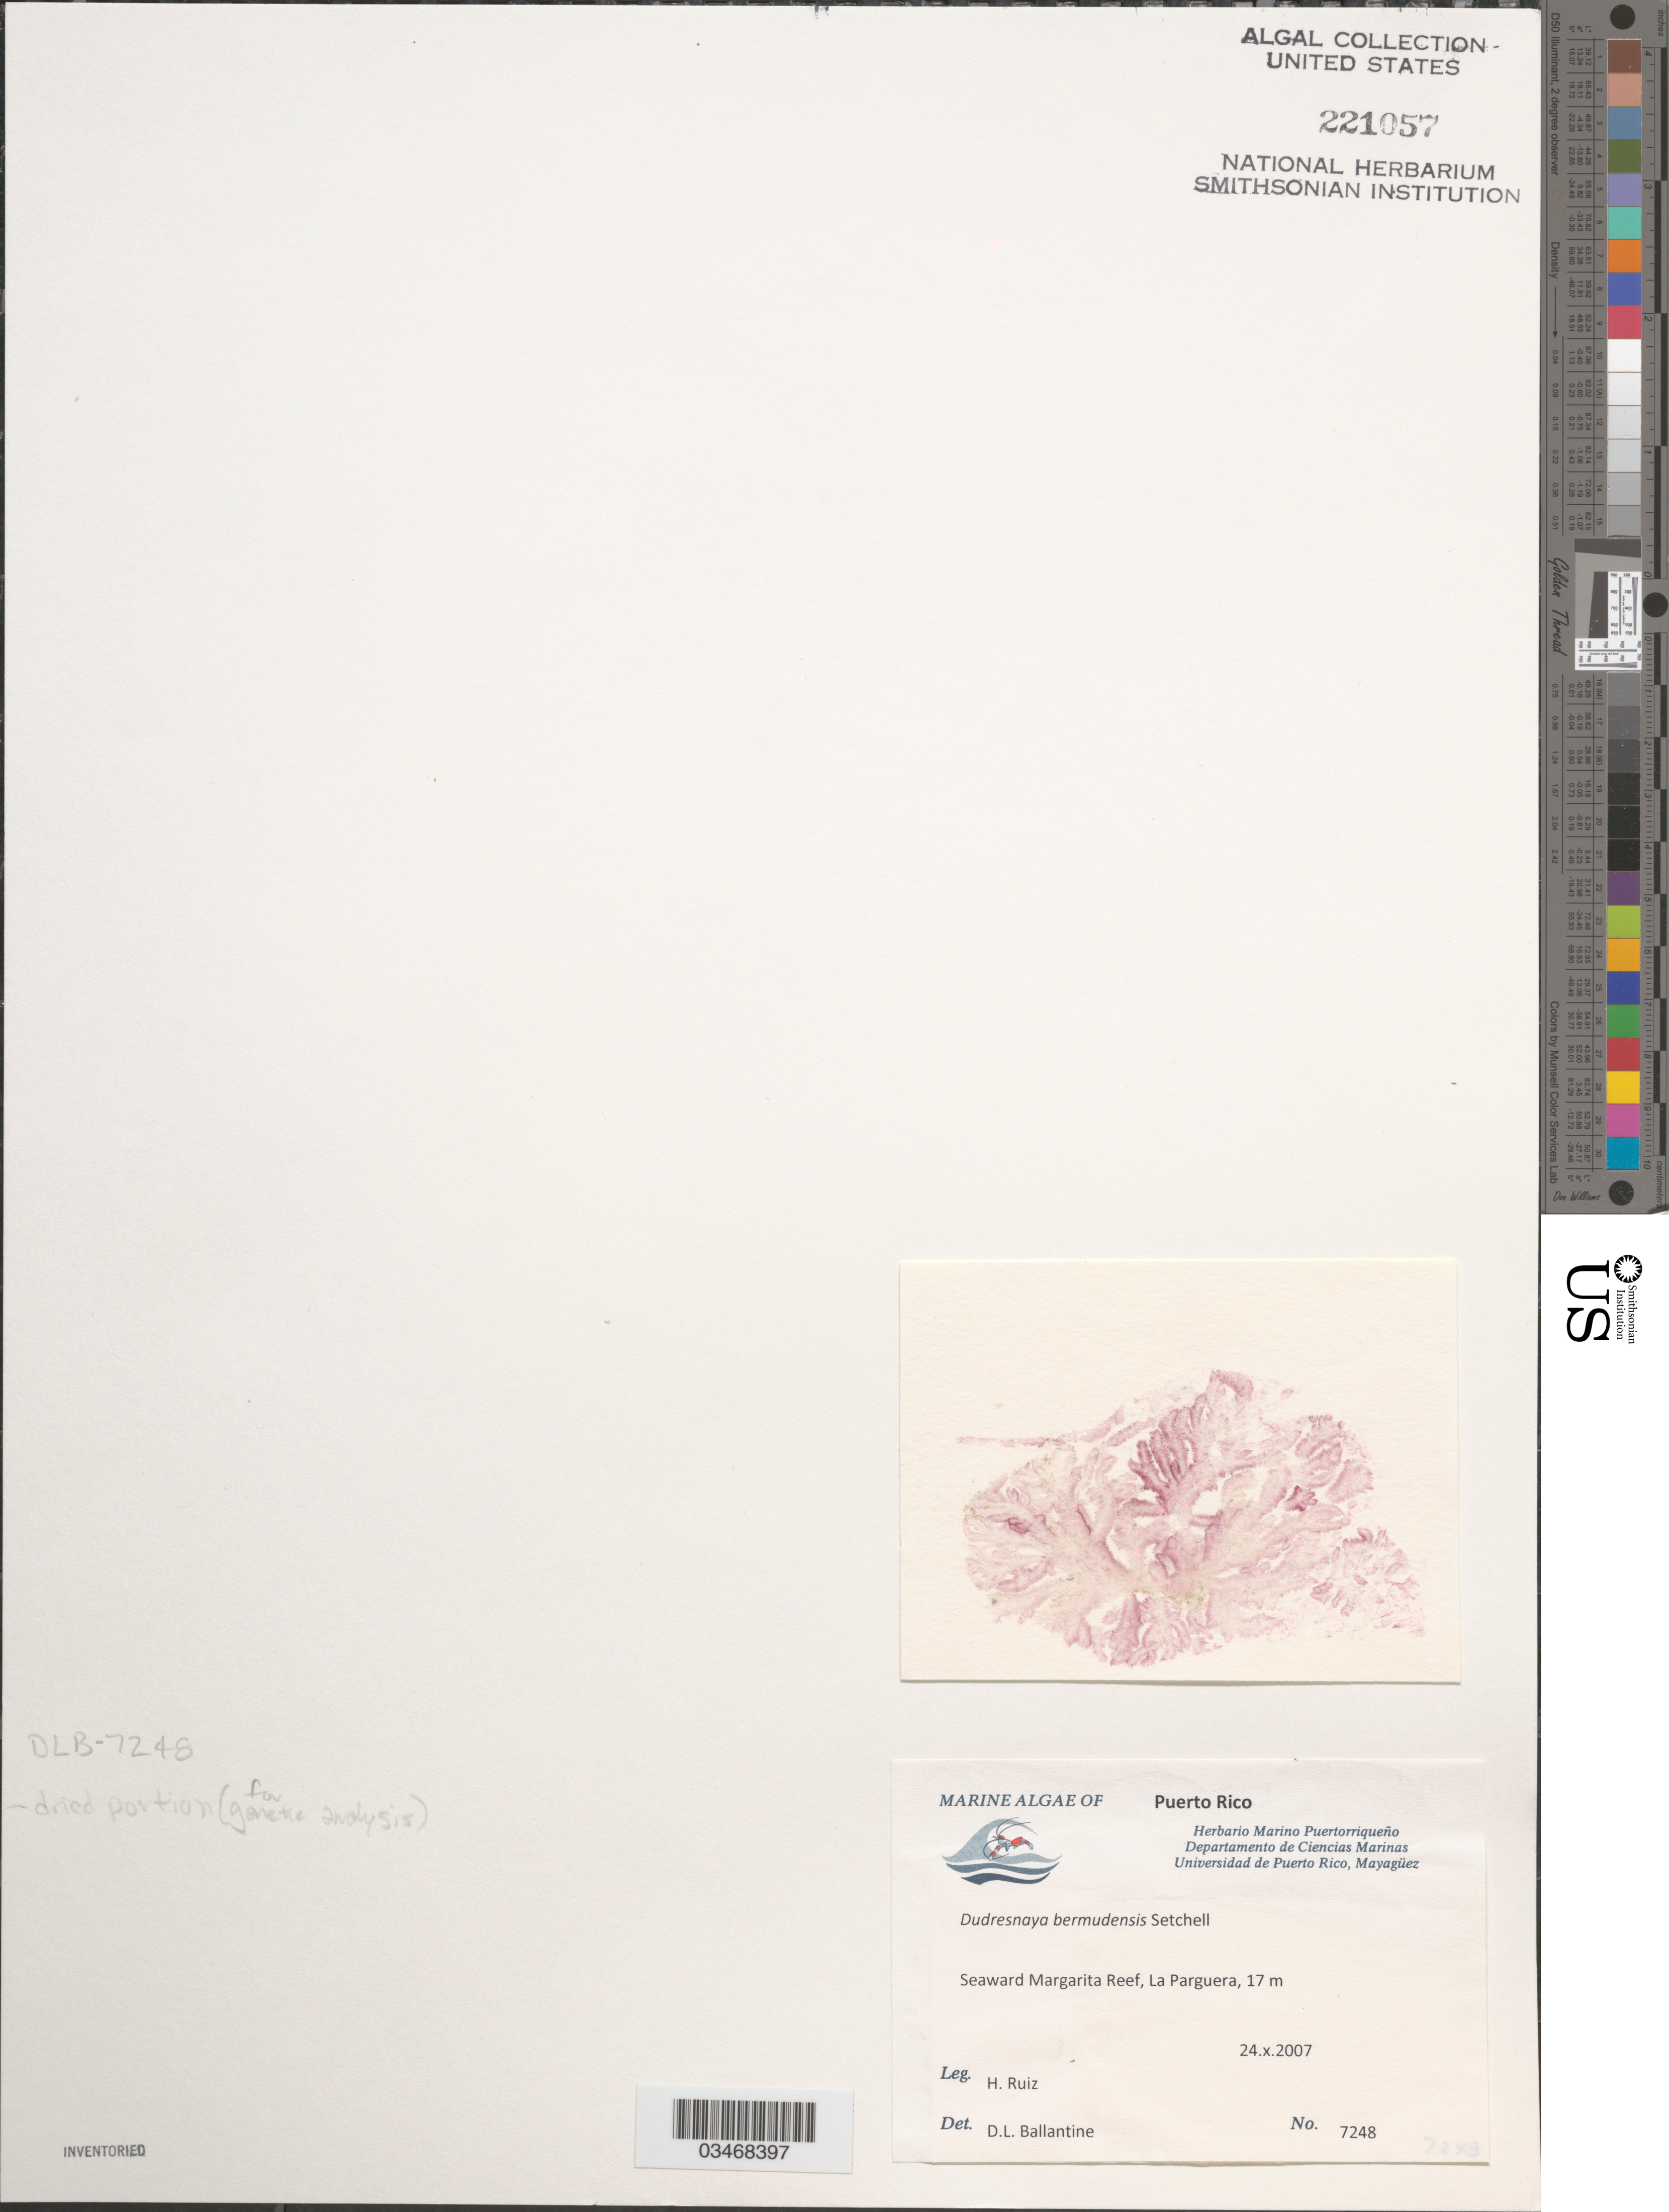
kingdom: Plantae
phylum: Rhodophyta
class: Florideophyceae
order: Gigartinales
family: Dumontiaceae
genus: Dudresnaya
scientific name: Dudresnaya bermudensis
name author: Setch.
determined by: Ballantine, D. L.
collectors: H. Ruiz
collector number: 7248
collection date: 2007-10-24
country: Puerto Rico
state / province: Lajas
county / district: La Parguera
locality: Seaward Margarita Reef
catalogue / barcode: US 221057